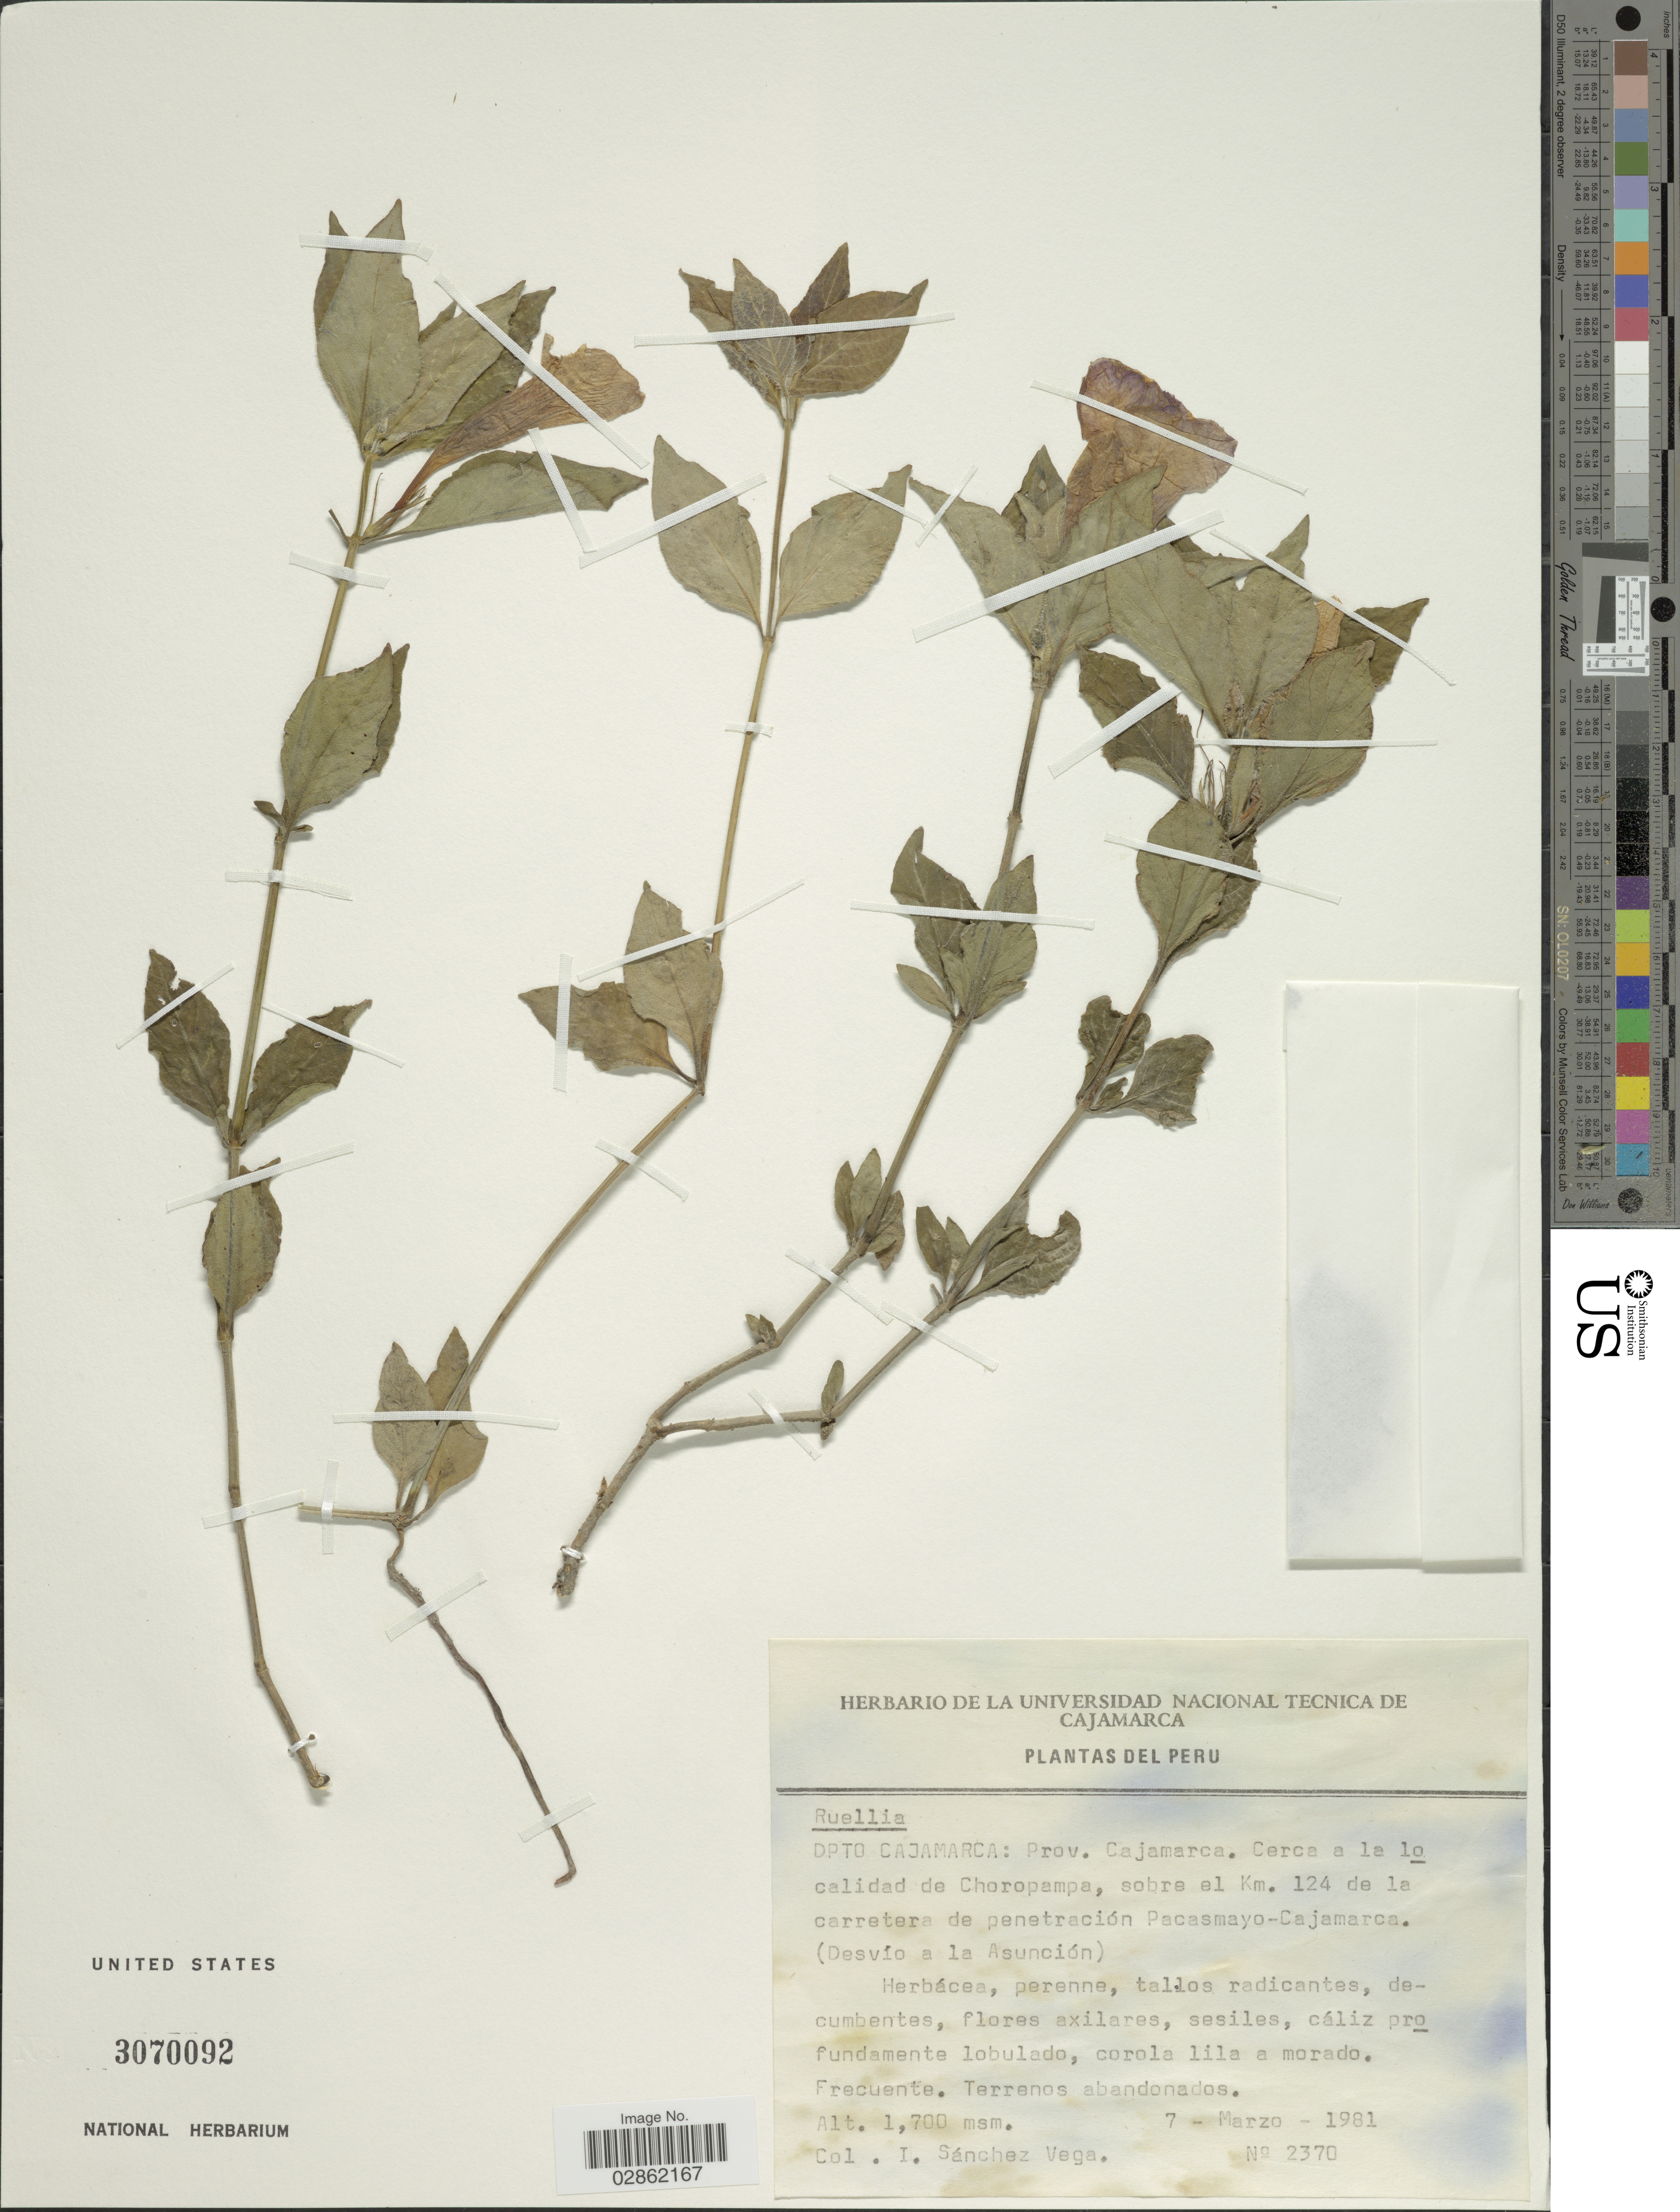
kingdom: Plantae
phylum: Tracheophyta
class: Magnoliopsida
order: Lamiales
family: Acanthaceae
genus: Ruellia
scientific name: Ruellia spectabilis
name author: (Hook.) G. Nicholson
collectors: I. Sánchez Vega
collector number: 2370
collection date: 1981-03-07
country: Peru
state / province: Cajamarca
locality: Dpto. Cajamarca, Prov. Cajamarca, Cerca a la localidad de Choropampa, sobre el Km. 124 de la carretera de penetración Pacasmayo-Cajamarca (Desvío a la Asunción).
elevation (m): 1700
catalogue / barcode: US 3070092